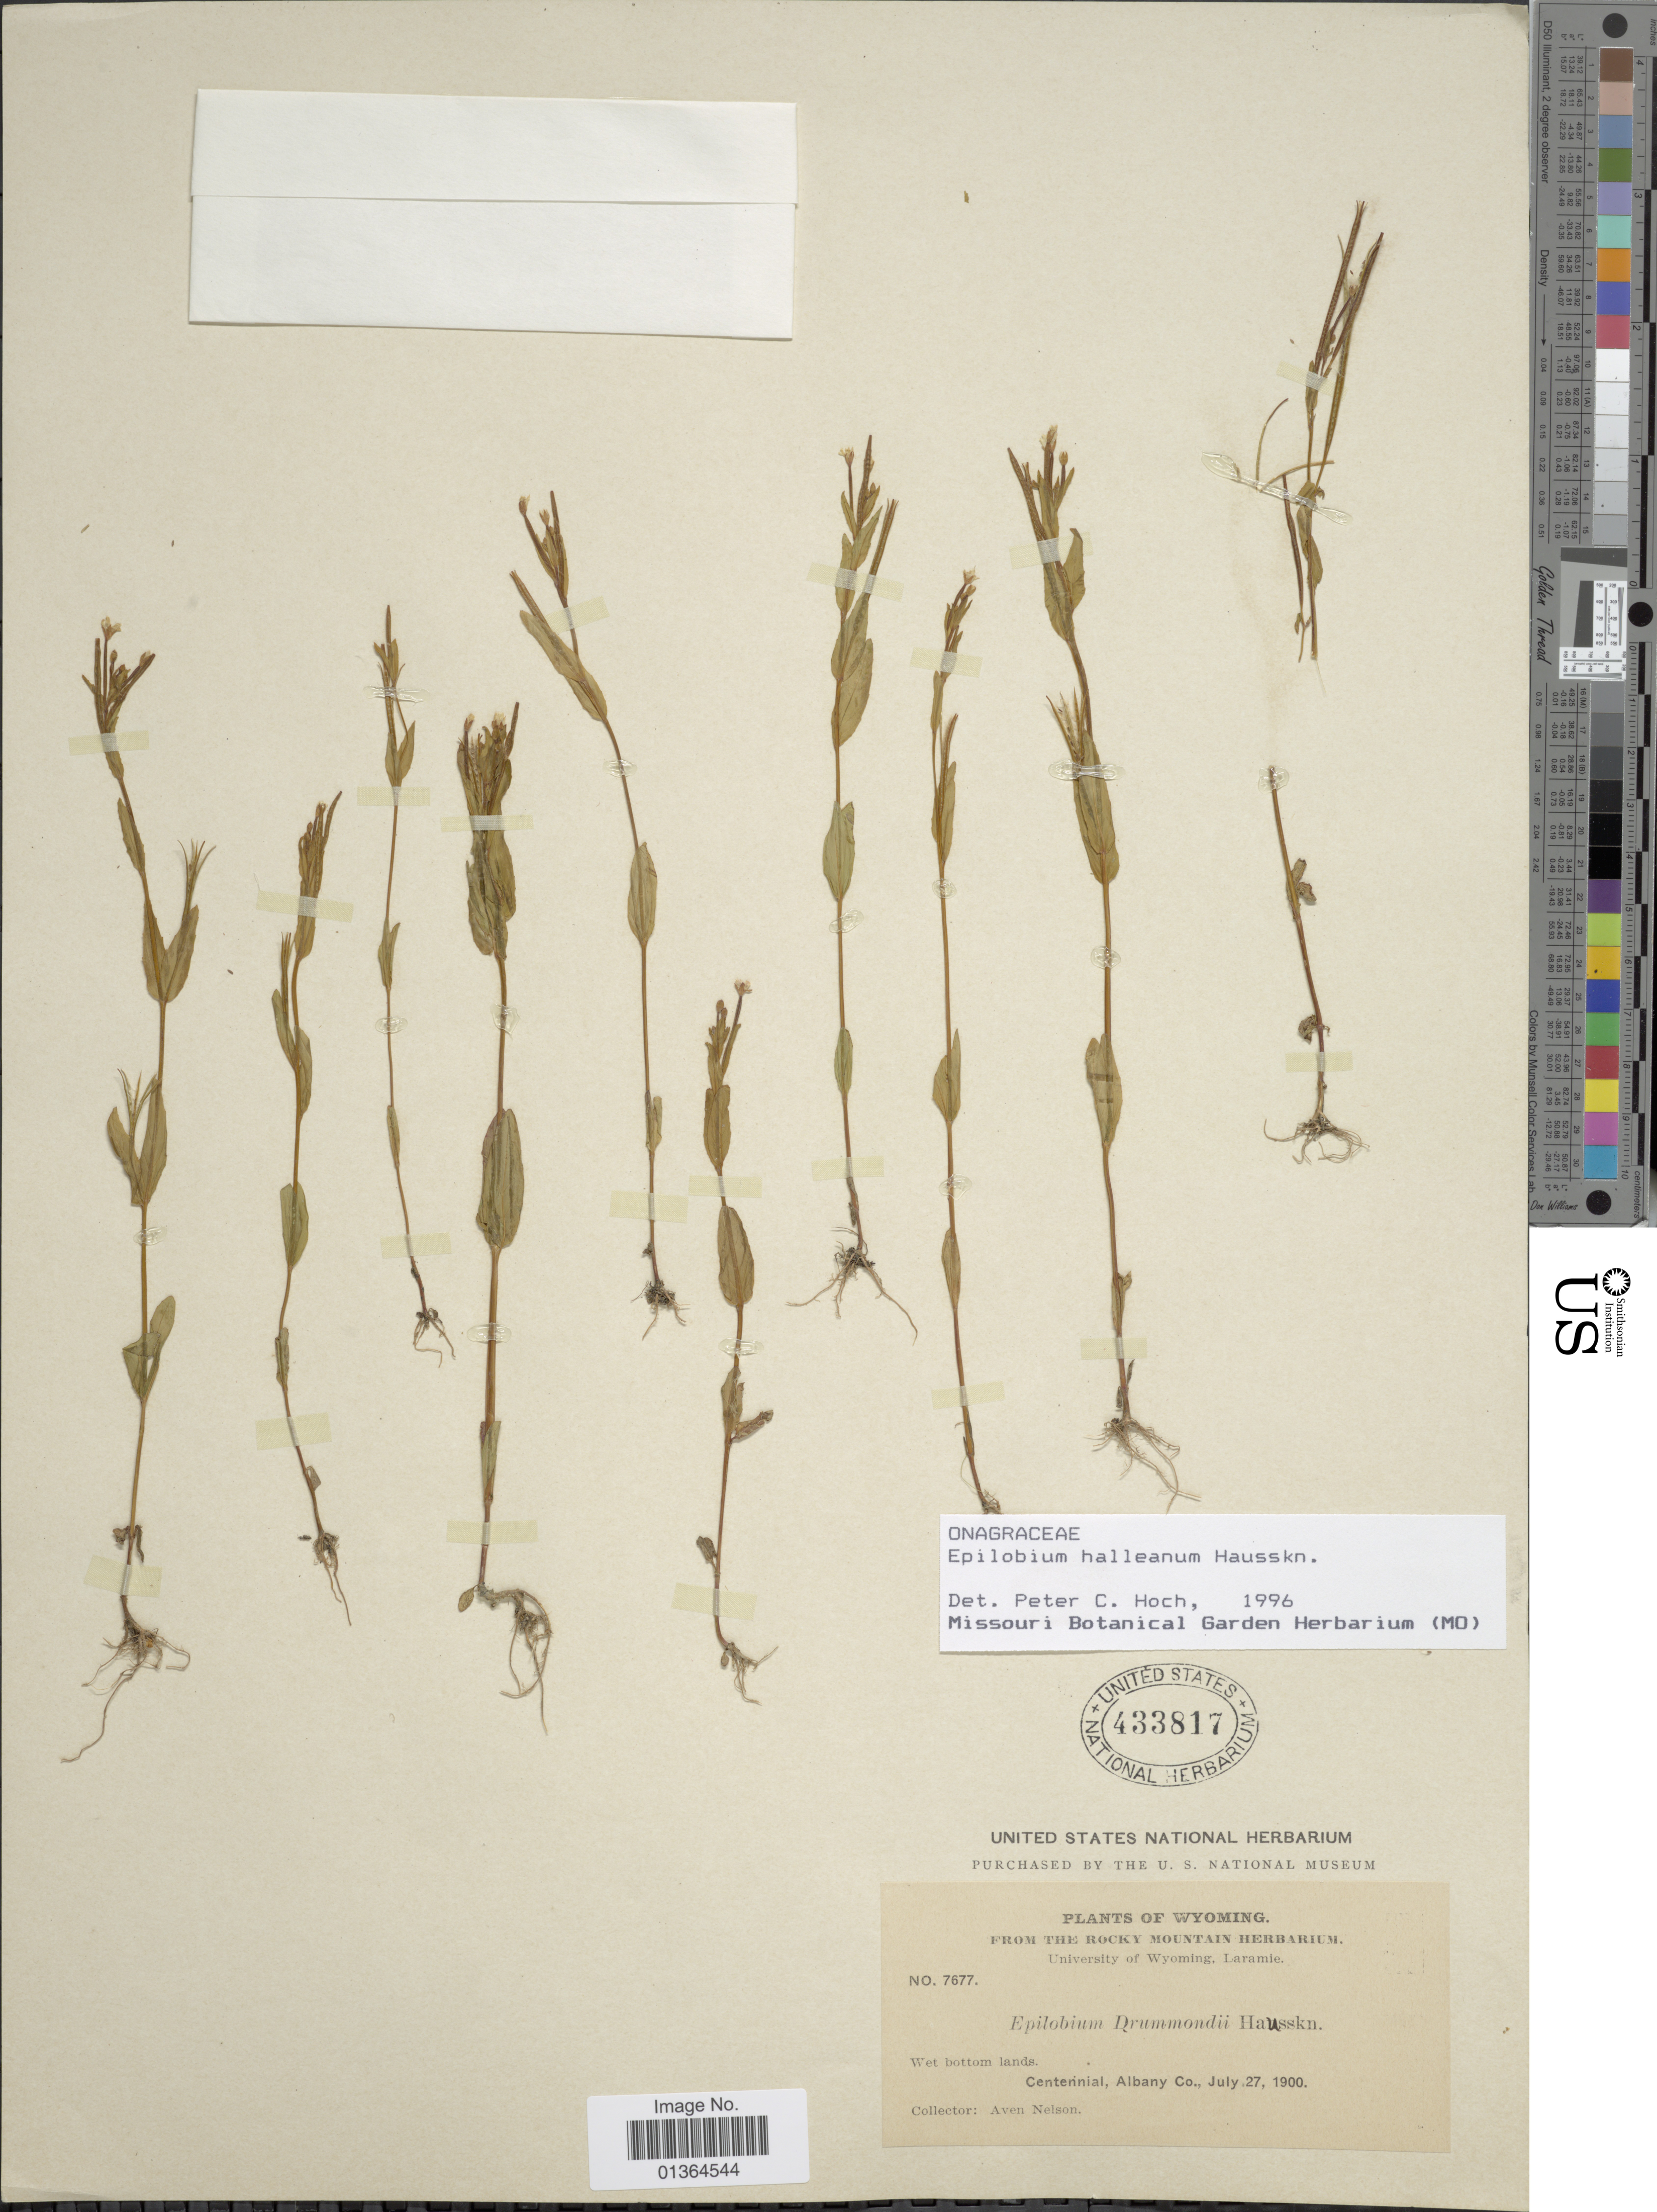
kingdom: Plantae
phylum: Tracheophyta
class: Magnoliopsida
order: Myrtales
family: Onagraceae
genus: Epilobium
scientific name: Epilobium hallianum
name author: Hausskn.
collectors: A. Nelson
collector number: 7677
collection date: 1900-07-27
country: United States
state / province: Wyoming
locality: Centennial, Albany Co.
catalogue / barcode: US 433817